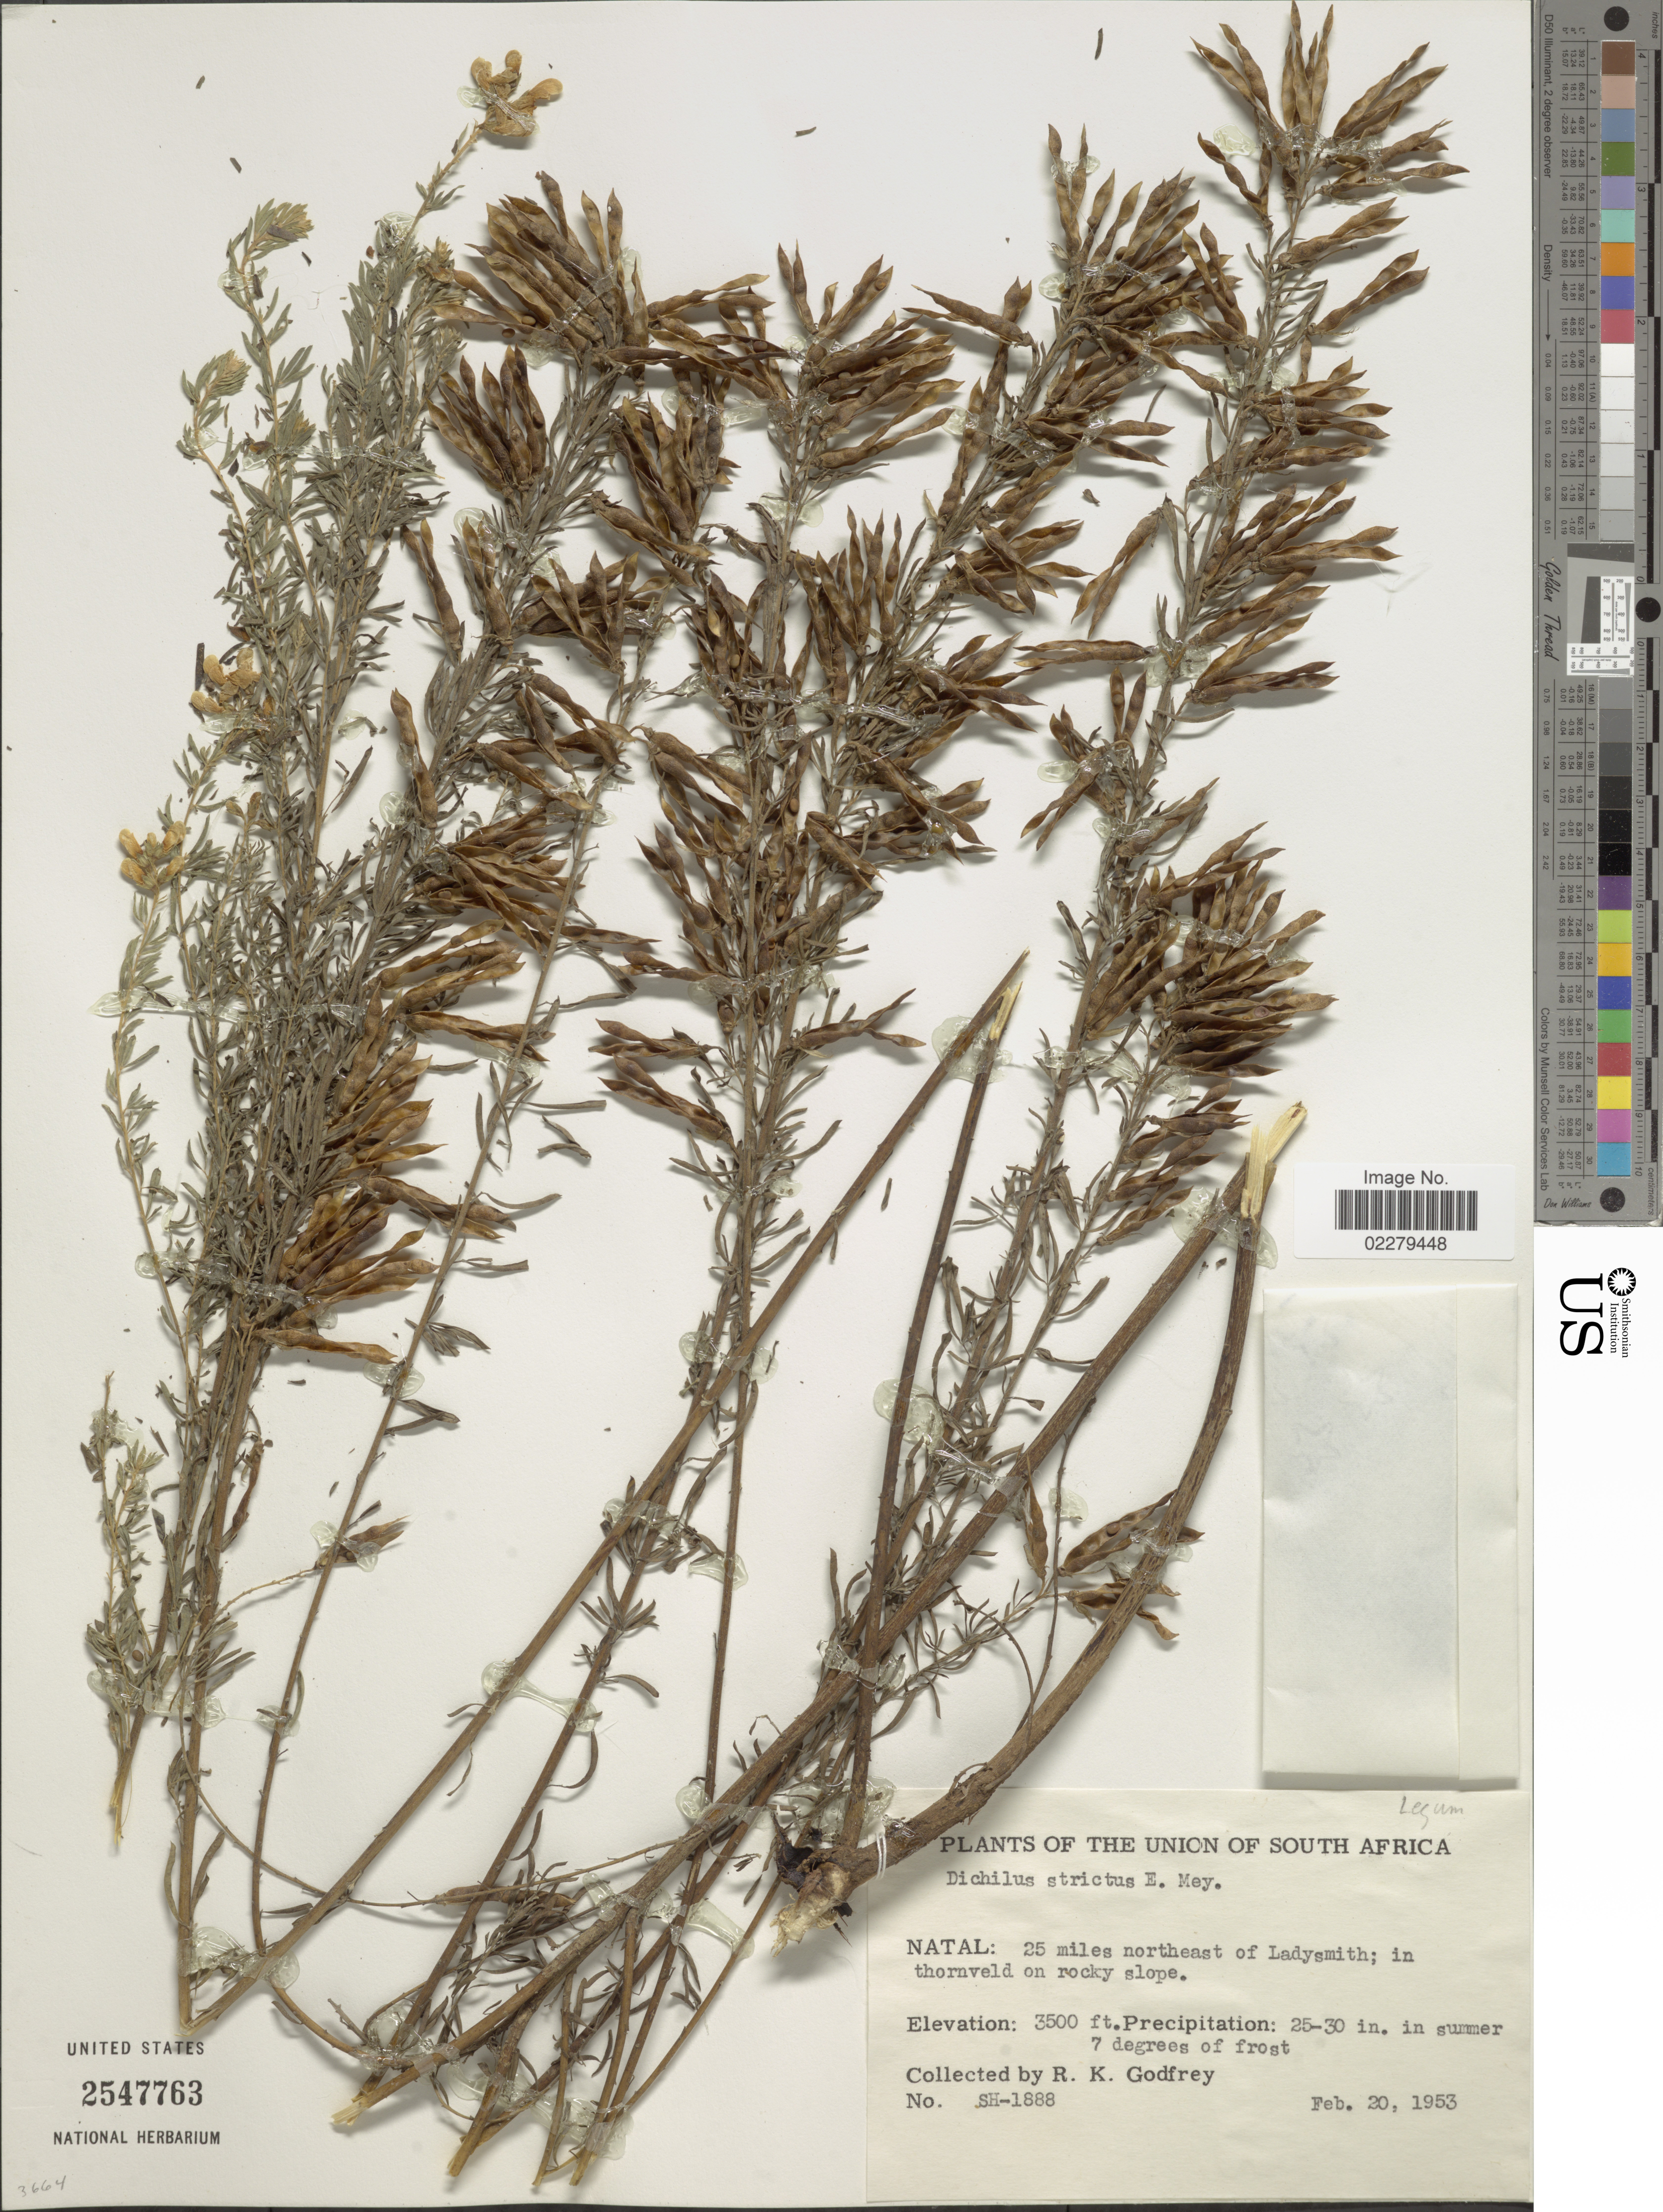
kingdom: Plantae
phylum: Tracheophyta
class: Magnoliopsida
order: Fabales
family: Fabaceae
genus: Dichilus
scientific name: Dichilus strictus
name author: E. Mey.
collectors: R. K. Godfrey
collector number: SH1888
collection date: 1953-02-20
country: South Africa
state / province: KwaZulu-Natal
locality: Union of South America. Natal: 25 miles northeast of ladysmith; in thornveld on rocky slope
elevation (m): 1067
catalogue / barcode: US 2547763